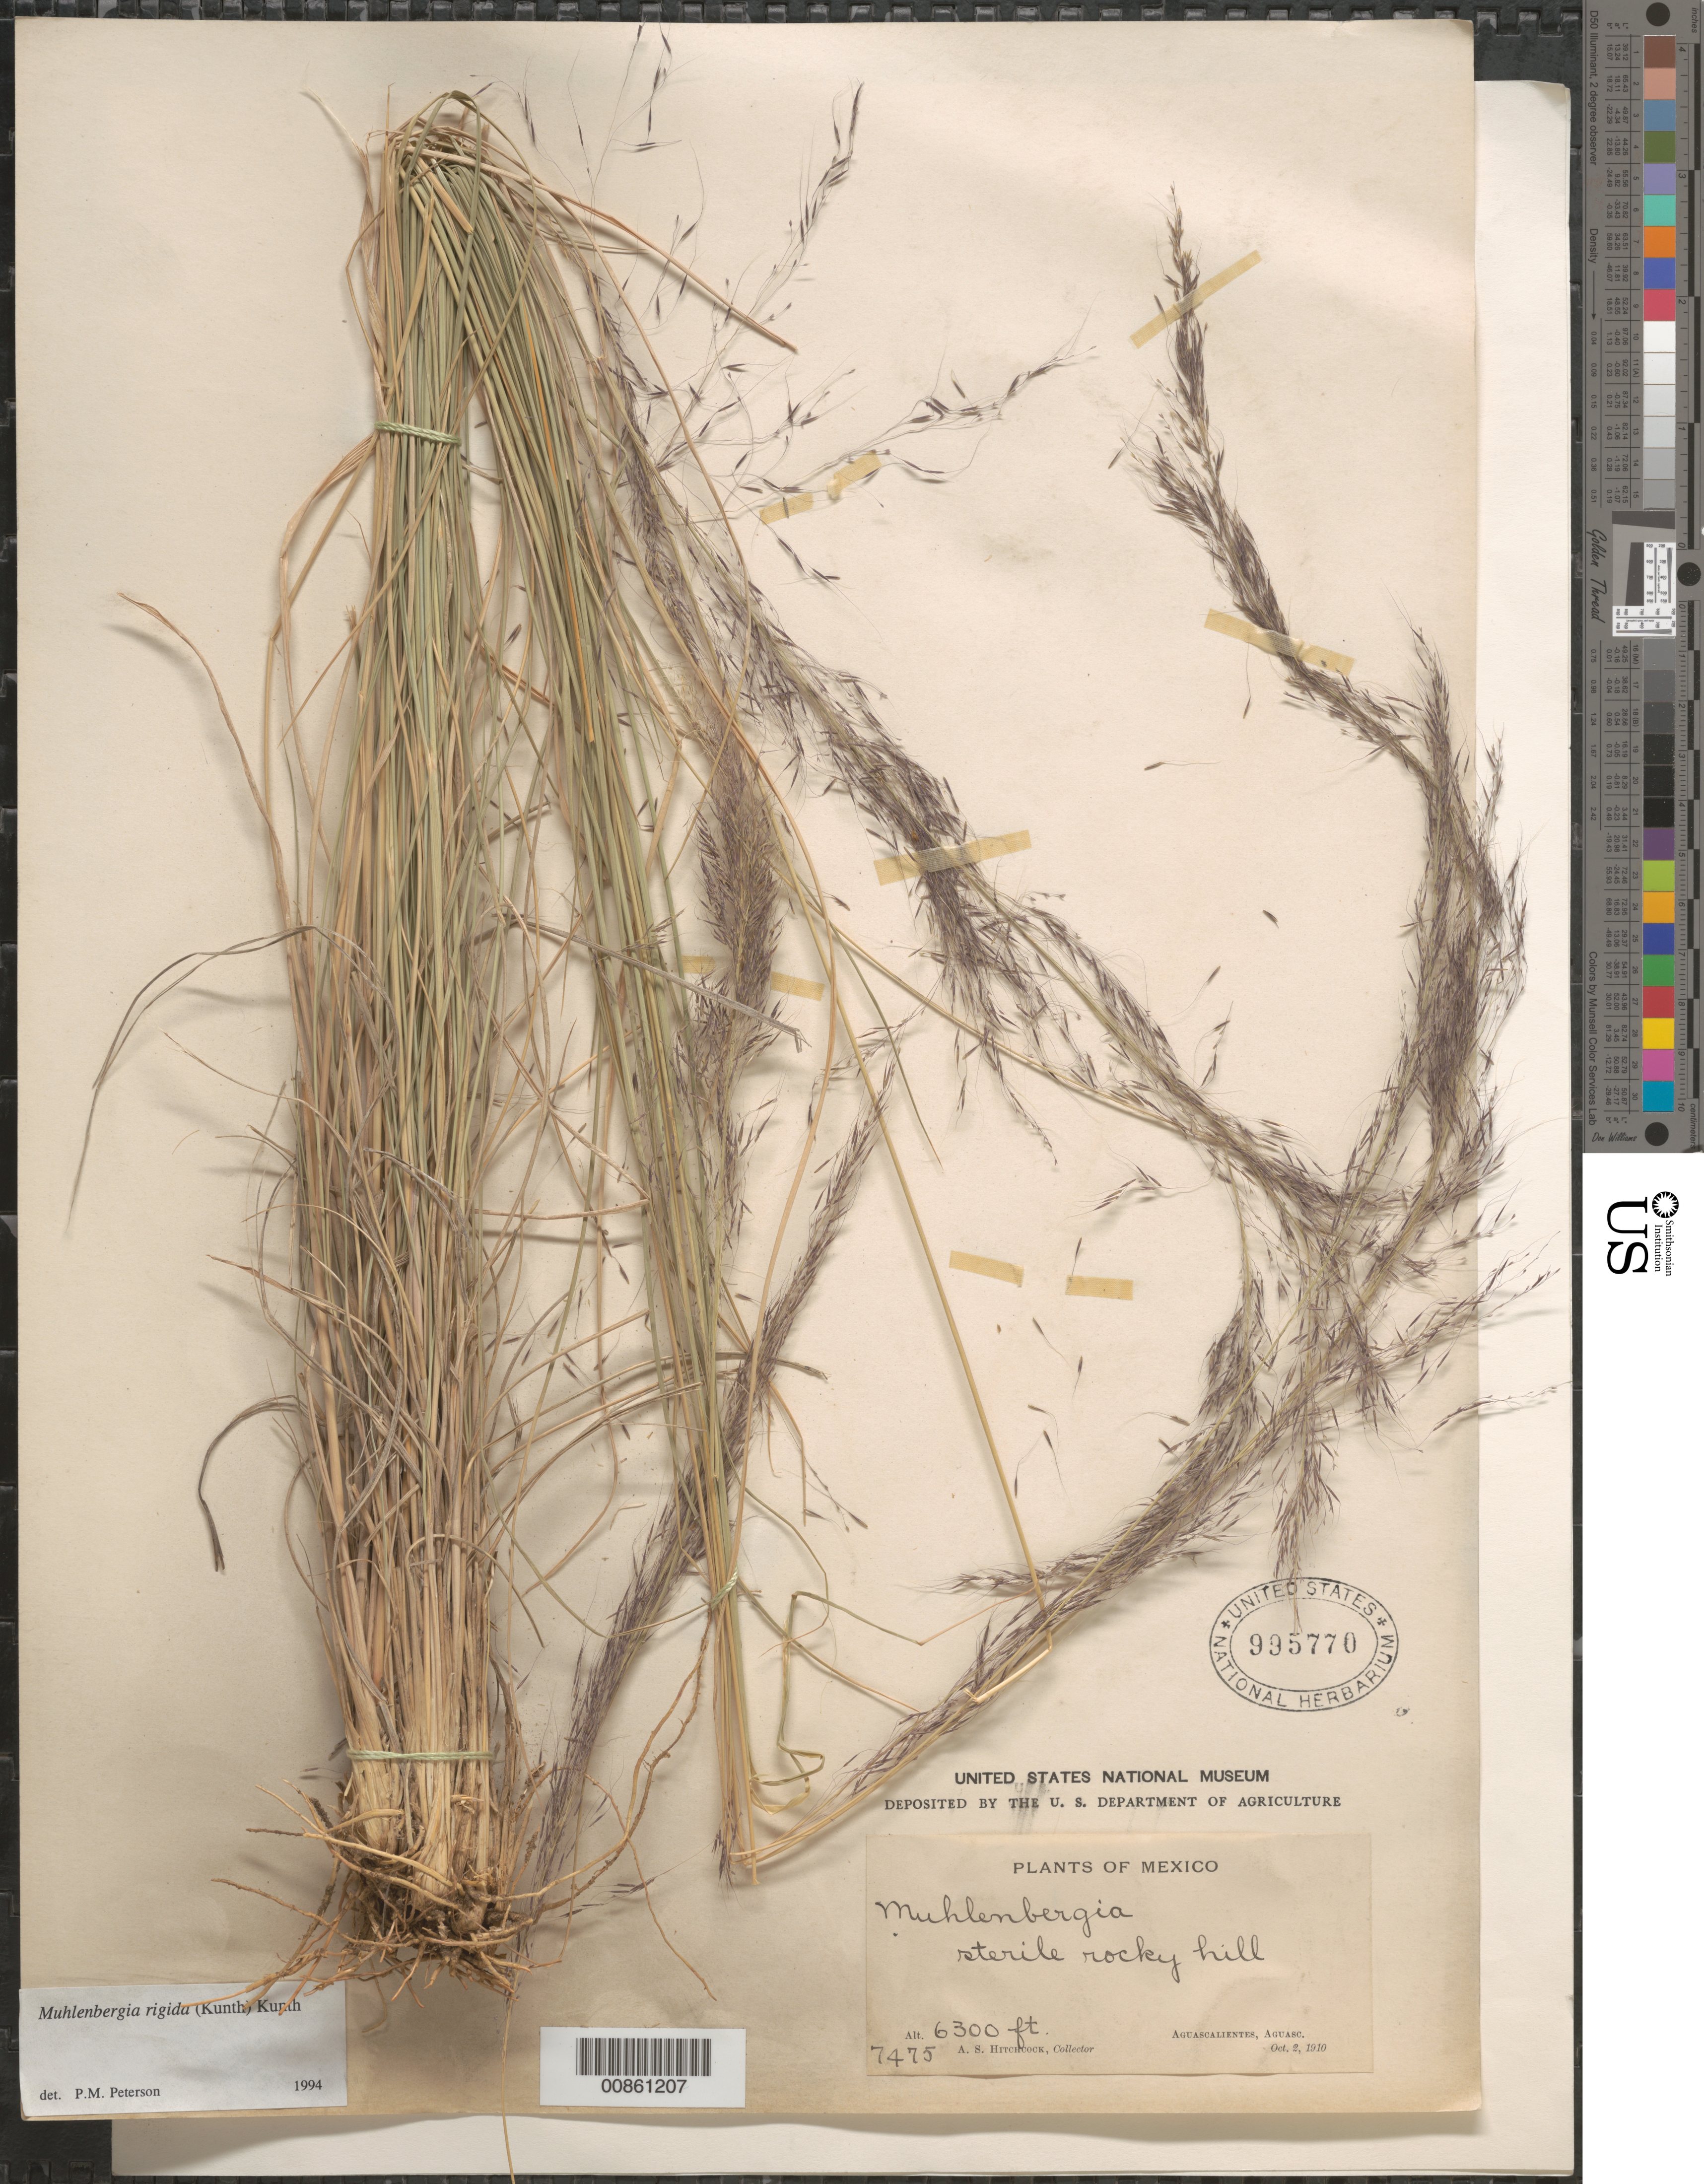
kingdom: Plantae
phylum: Tracheophyta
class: Liliopsida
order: Poales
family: Poaceae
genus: Muhlenbergia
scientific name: Muhlenbergia rigida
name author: (Kunth) Kunth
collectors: A. S. Hitchcock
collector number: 7475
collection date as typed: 02 Oct 1910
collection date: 1910-10-02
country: Mexico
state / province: Aguascalientes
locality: Aguascalientes, Ags.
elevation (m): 1920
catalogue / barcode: US 995770